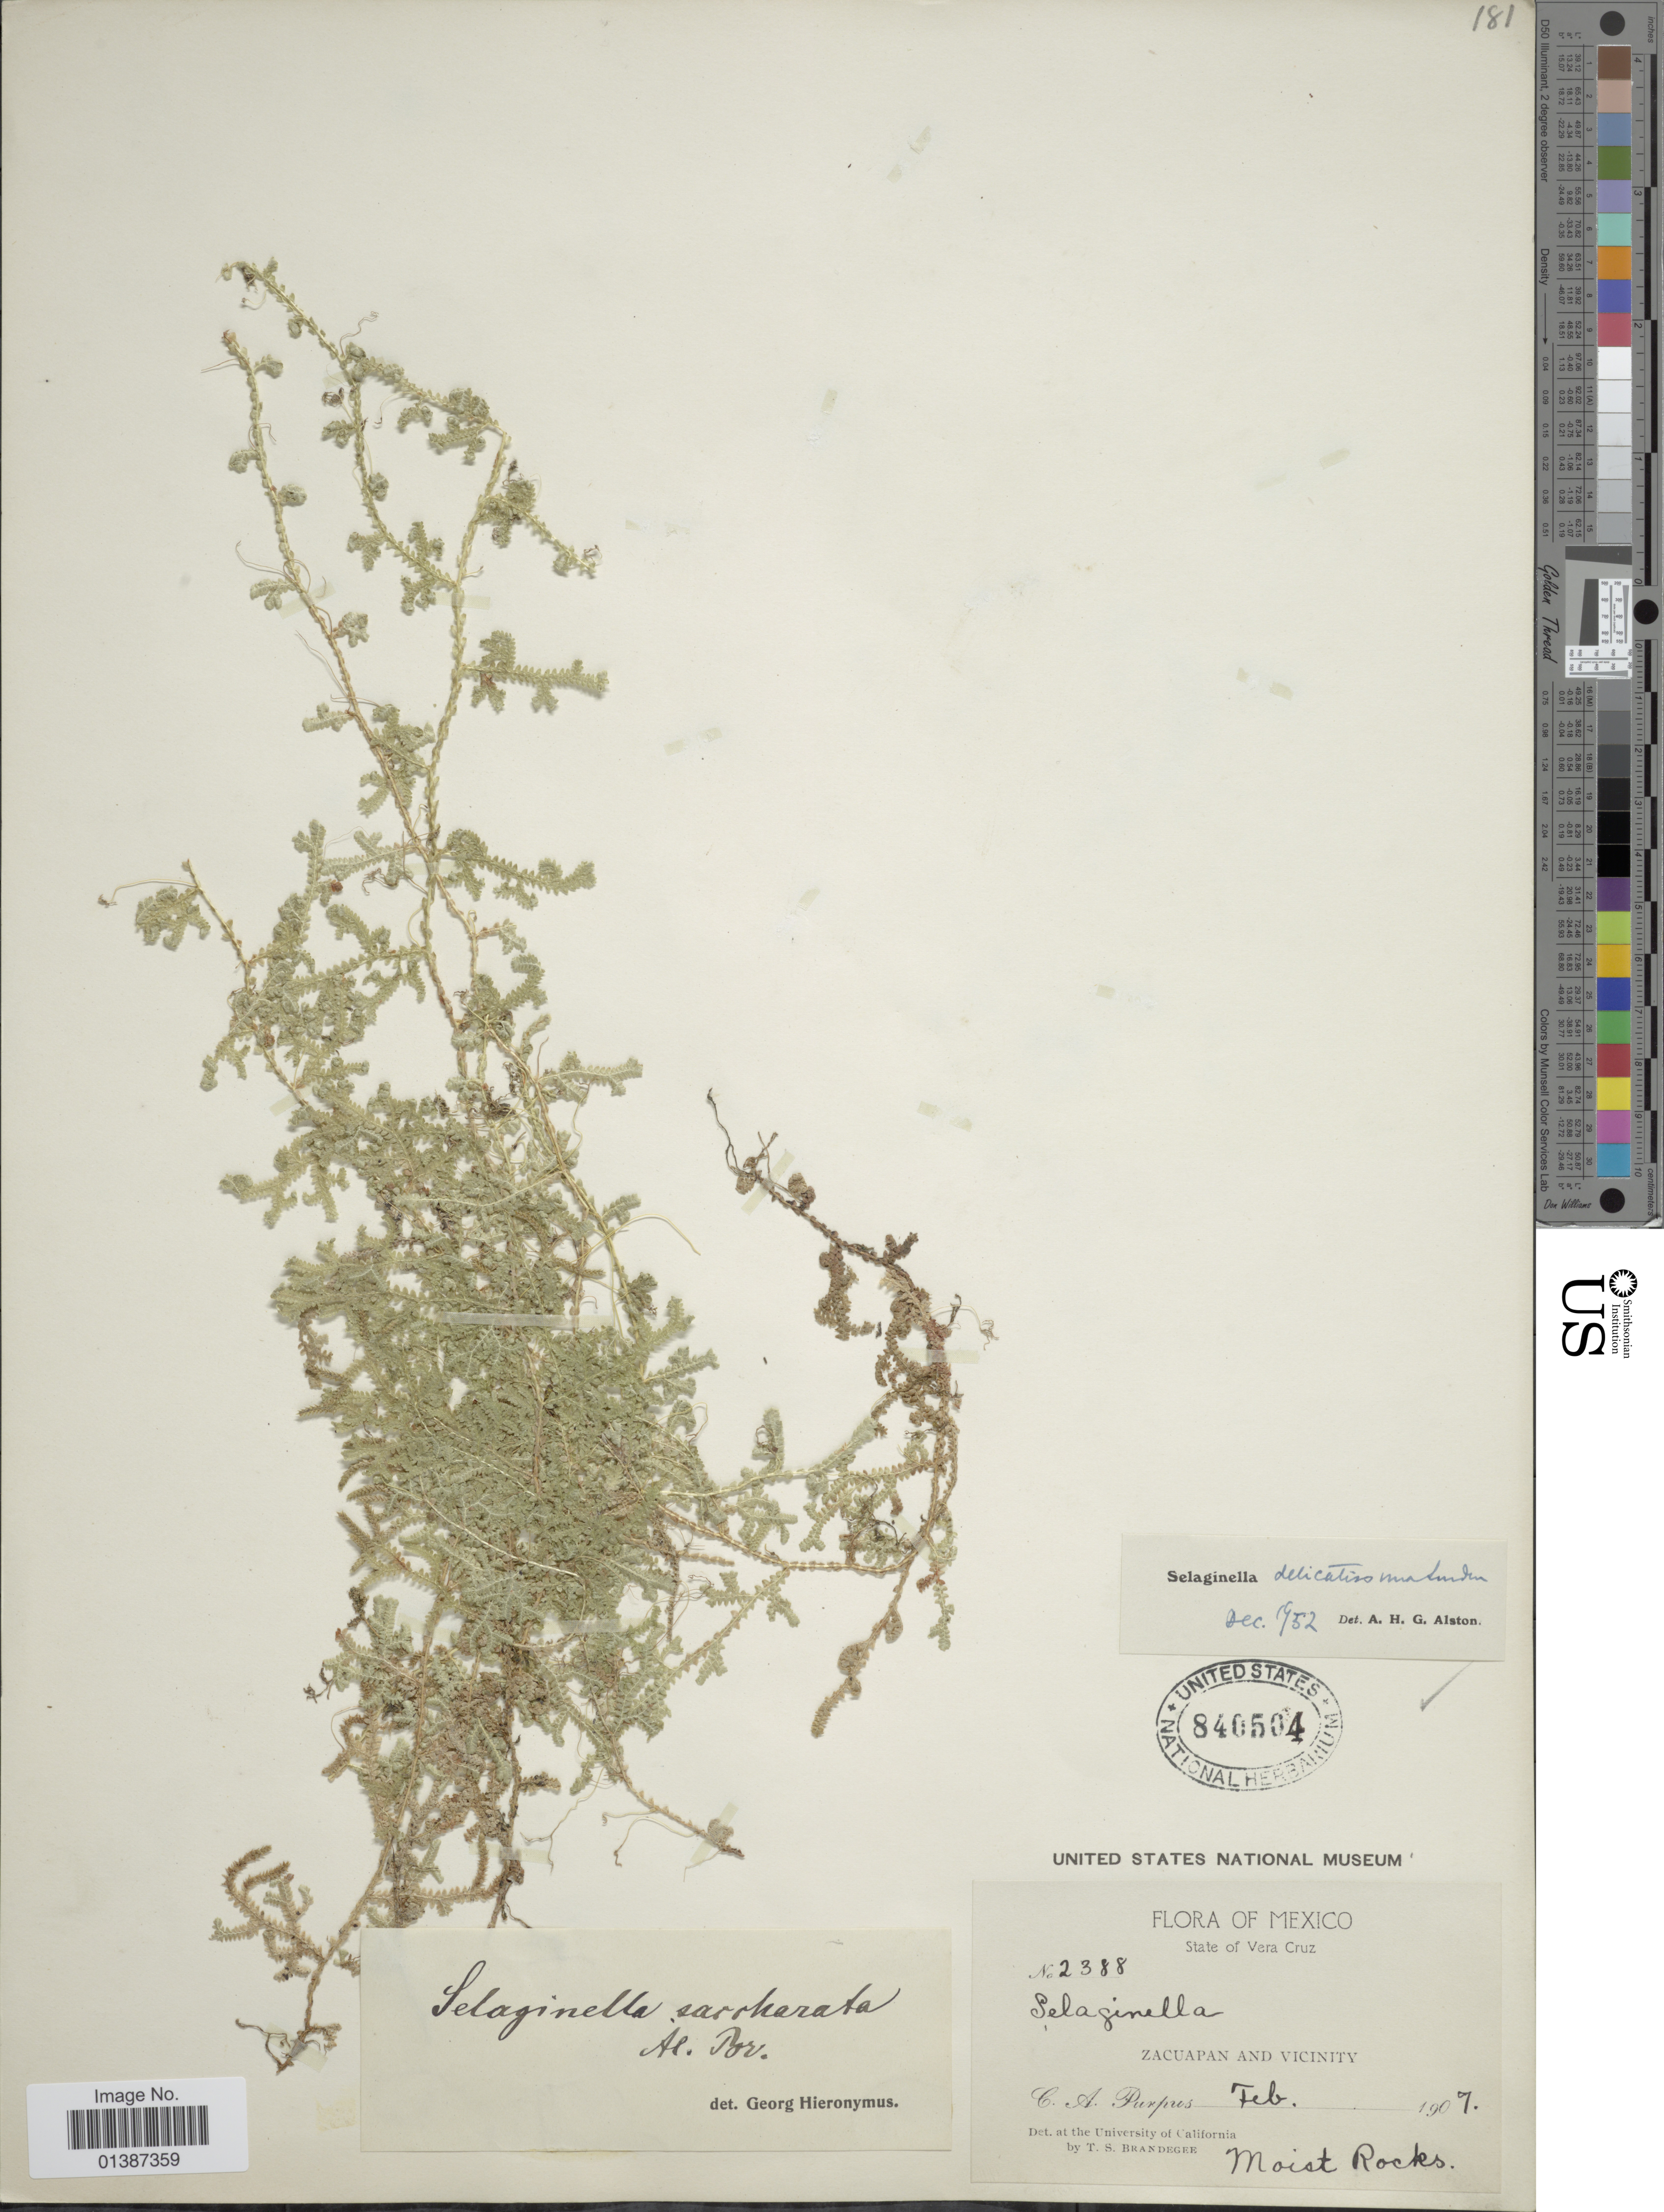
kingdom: Plantae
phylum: Tracheophyta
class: Lycopodiopsida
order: Selaginellales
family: Selaginellaceae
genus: Selaginella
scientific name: Selaginella delicatissima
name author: Linden ex A. Braun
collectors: C. A. Purpus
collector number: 2388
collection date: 1907-02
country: Mexico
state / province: Veracruz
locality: State of Vera Cruz, Zacuapan and vicinity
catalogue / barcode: US 840504